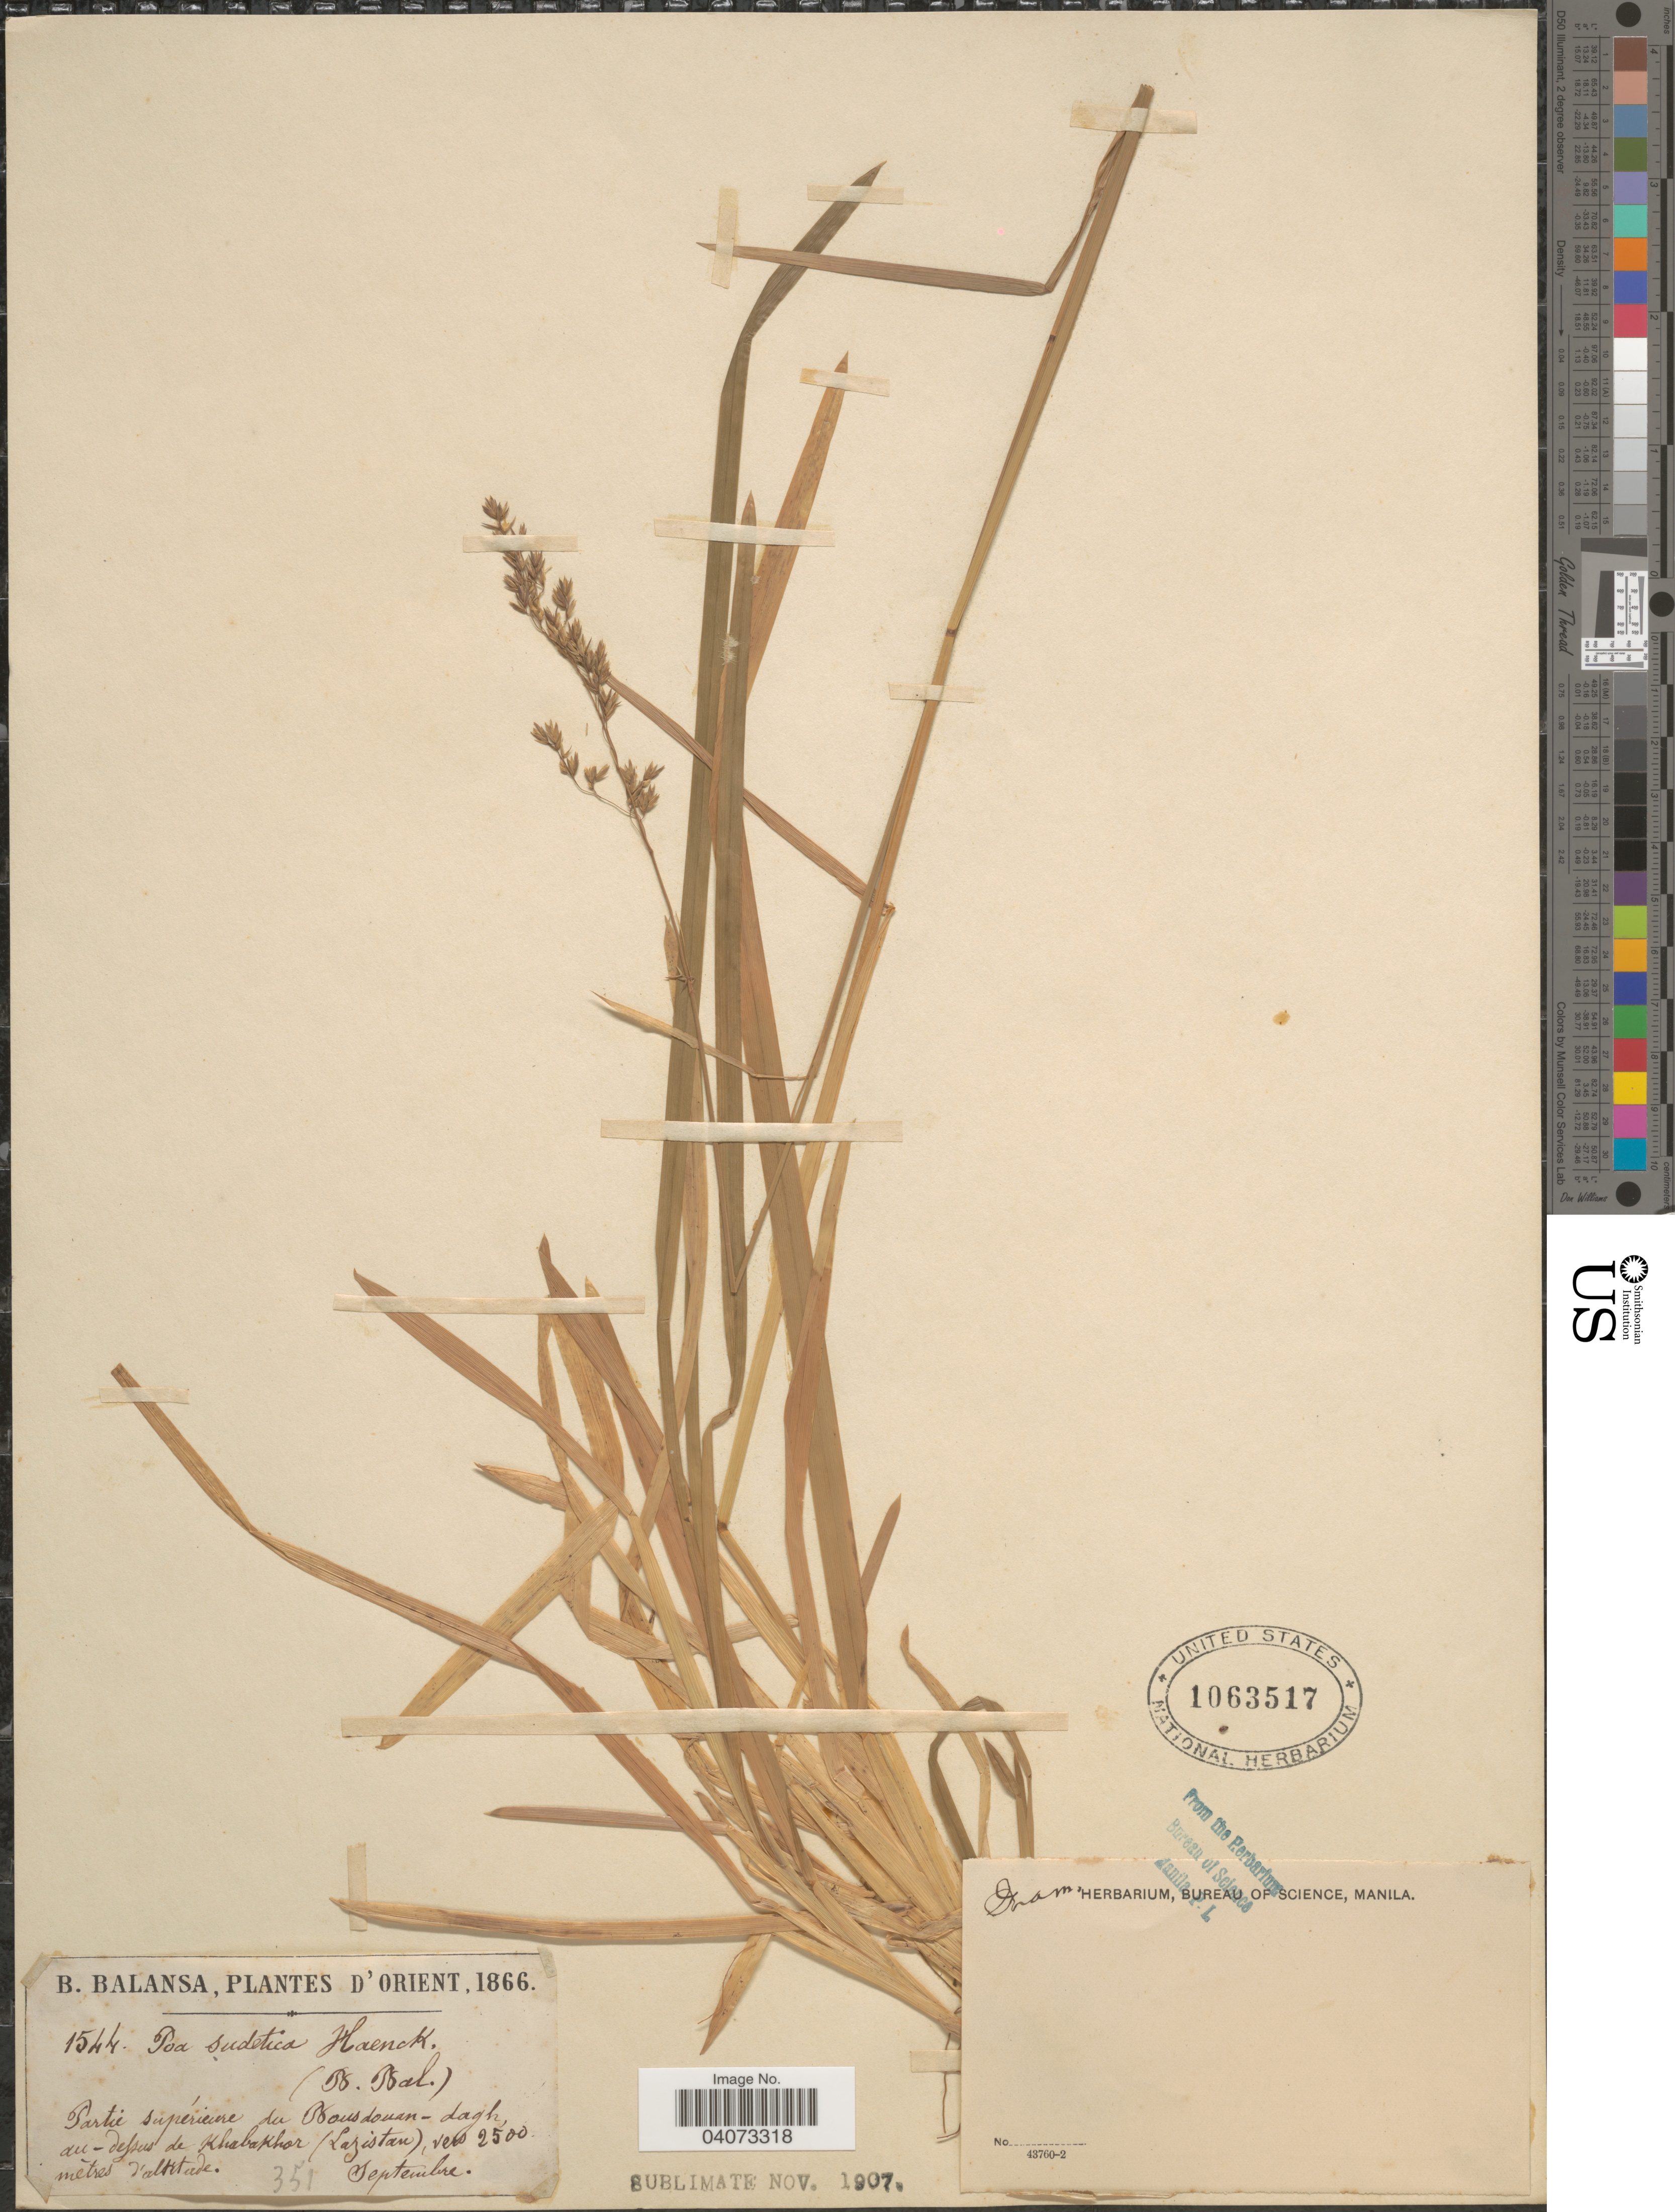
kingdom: Plantae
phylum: Tracheophyta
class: Liliopsida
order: Poales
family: Poaceae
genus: Poa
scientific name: Poa chaixii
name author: Vill.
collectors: B. Balansa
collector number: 1544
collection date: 1866-09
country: Iran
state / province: Hormozgan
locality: Orient. Partie supérieure du Bousdouan-dagh, au-dessus de Khabakhar.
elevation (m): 2500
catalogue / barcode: US 1063517